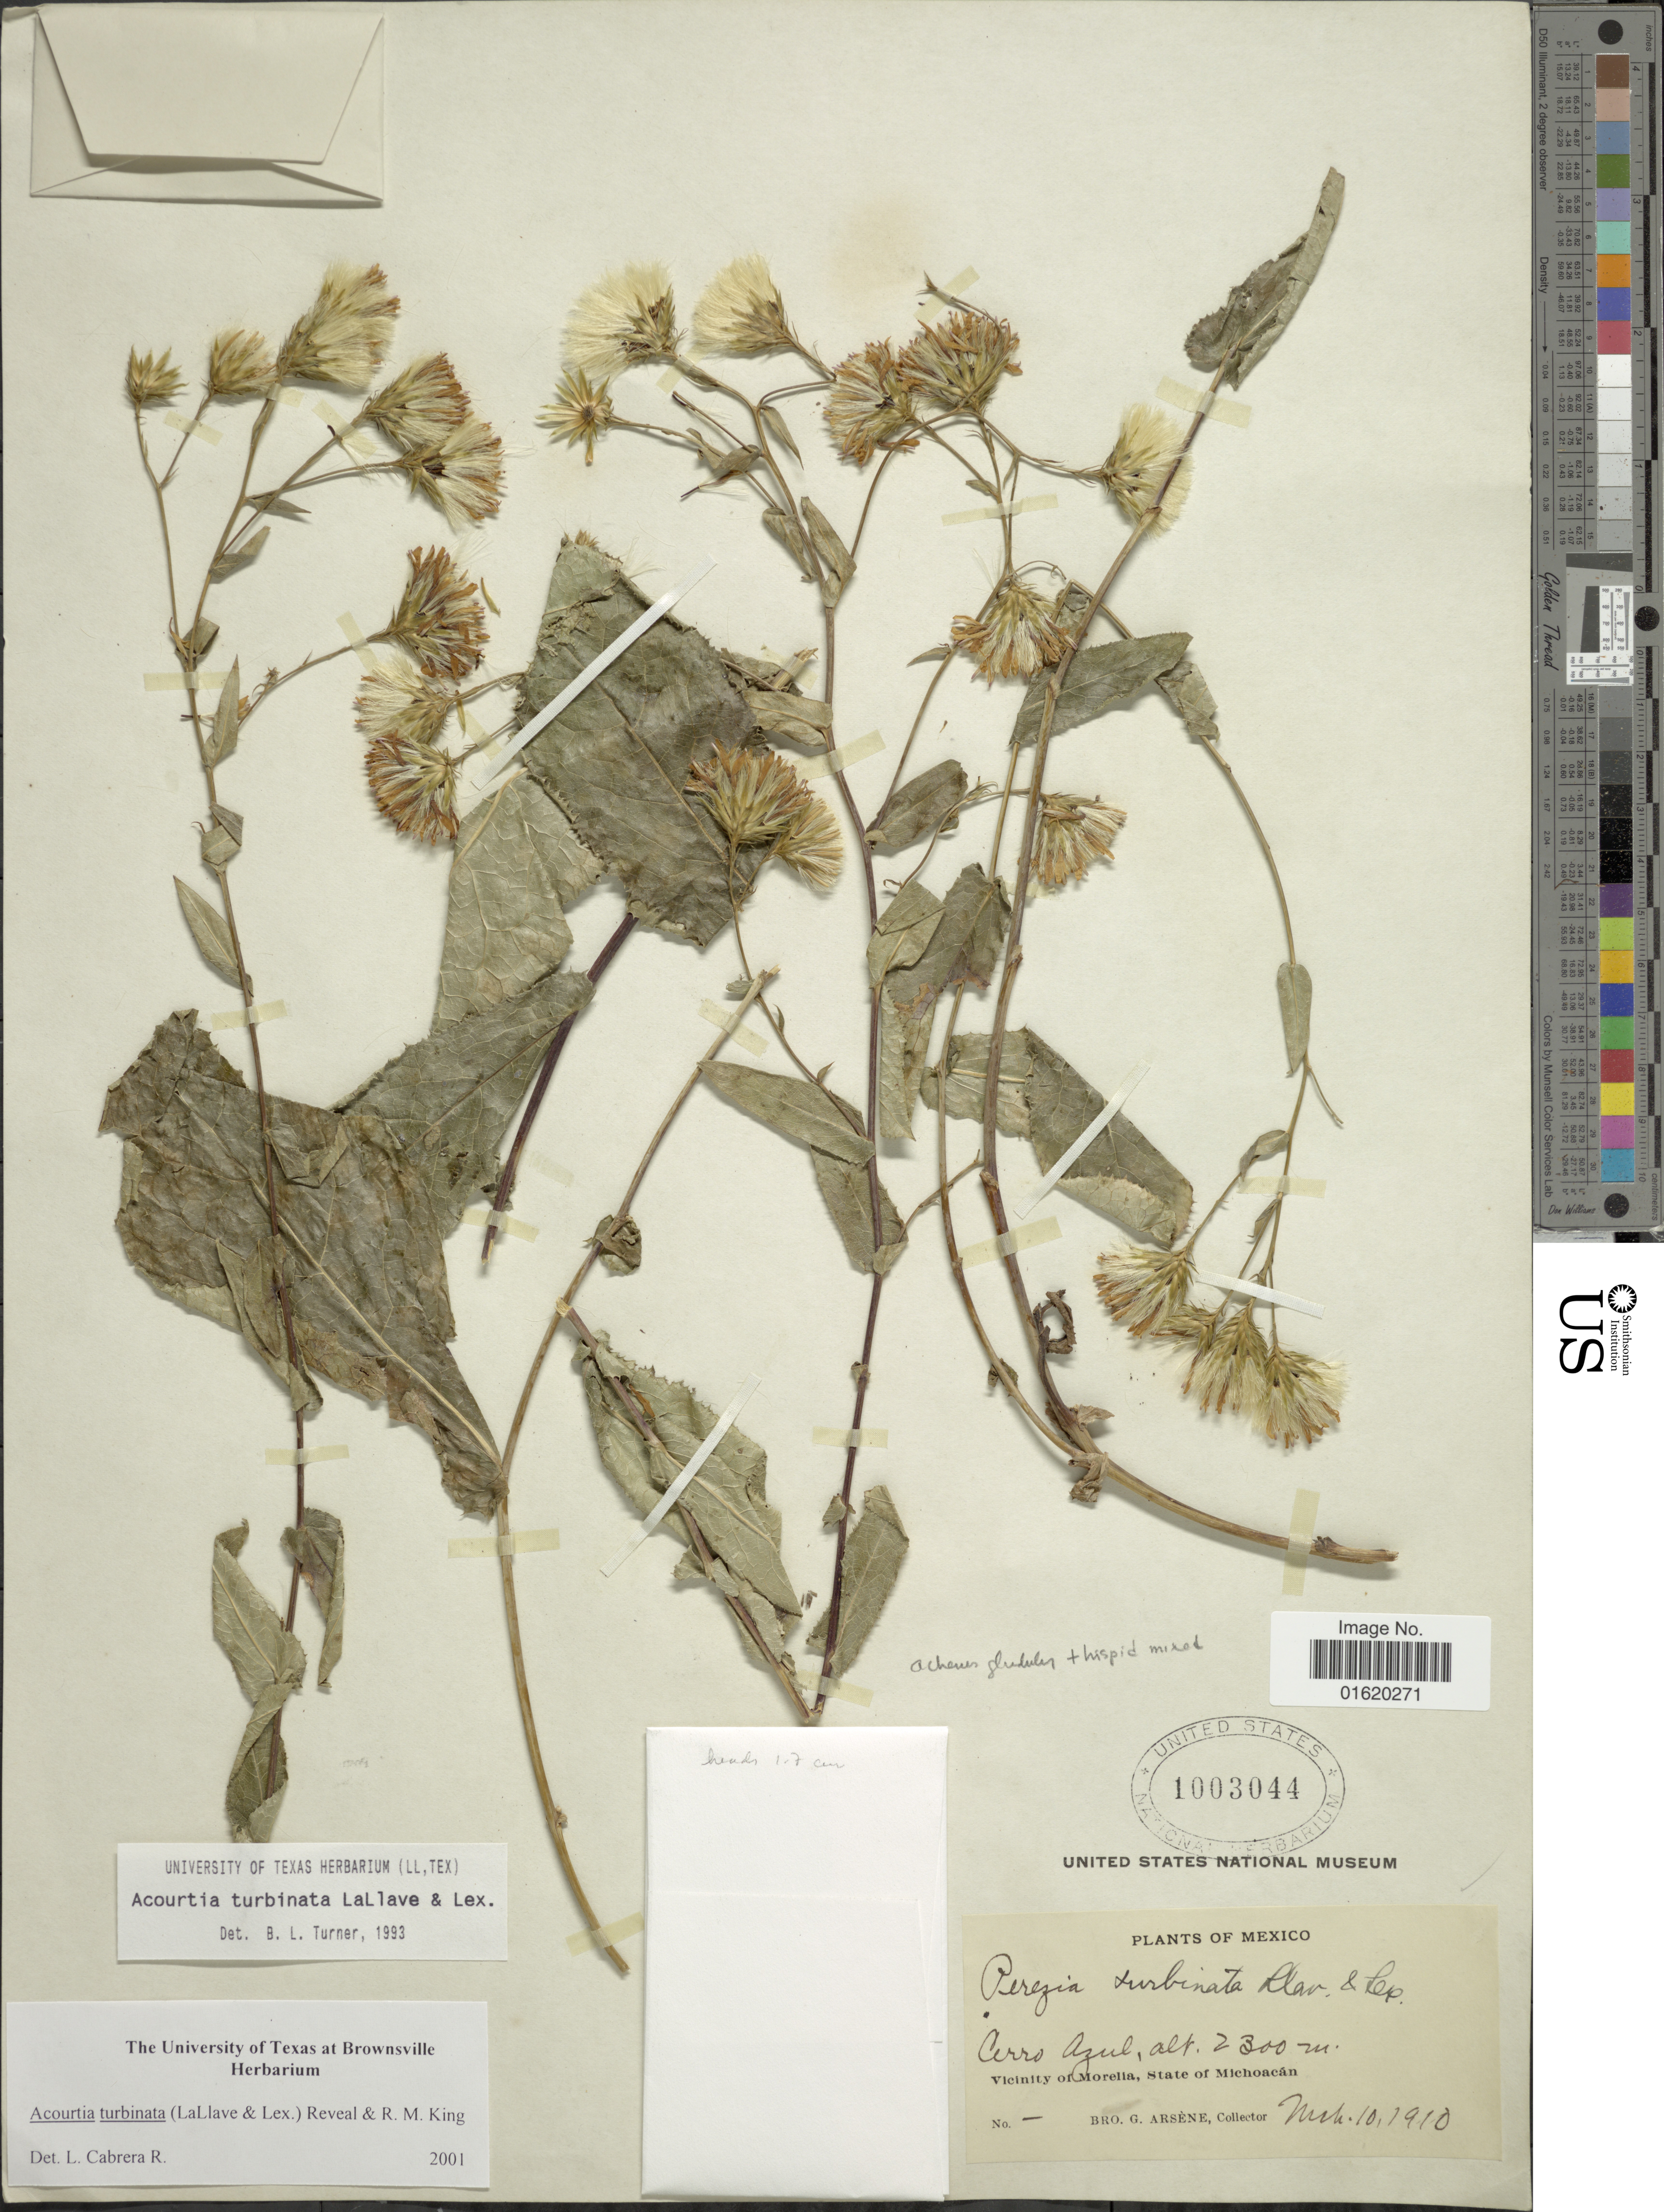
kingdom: Plantae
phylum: Tracheophyta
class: Magnoliopsida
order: Asterales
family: Asteraceae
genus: Acourtia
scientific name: Acourtia turbinata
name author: (La Llave & Lex.) Reveal & R.M. King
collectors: Bro. G. Arsène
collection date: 1910-03-10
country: Mexico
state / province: Michoacán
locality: Cerro Azul, Vicinity of Morelia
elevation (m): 2300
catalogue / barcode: US 1003044